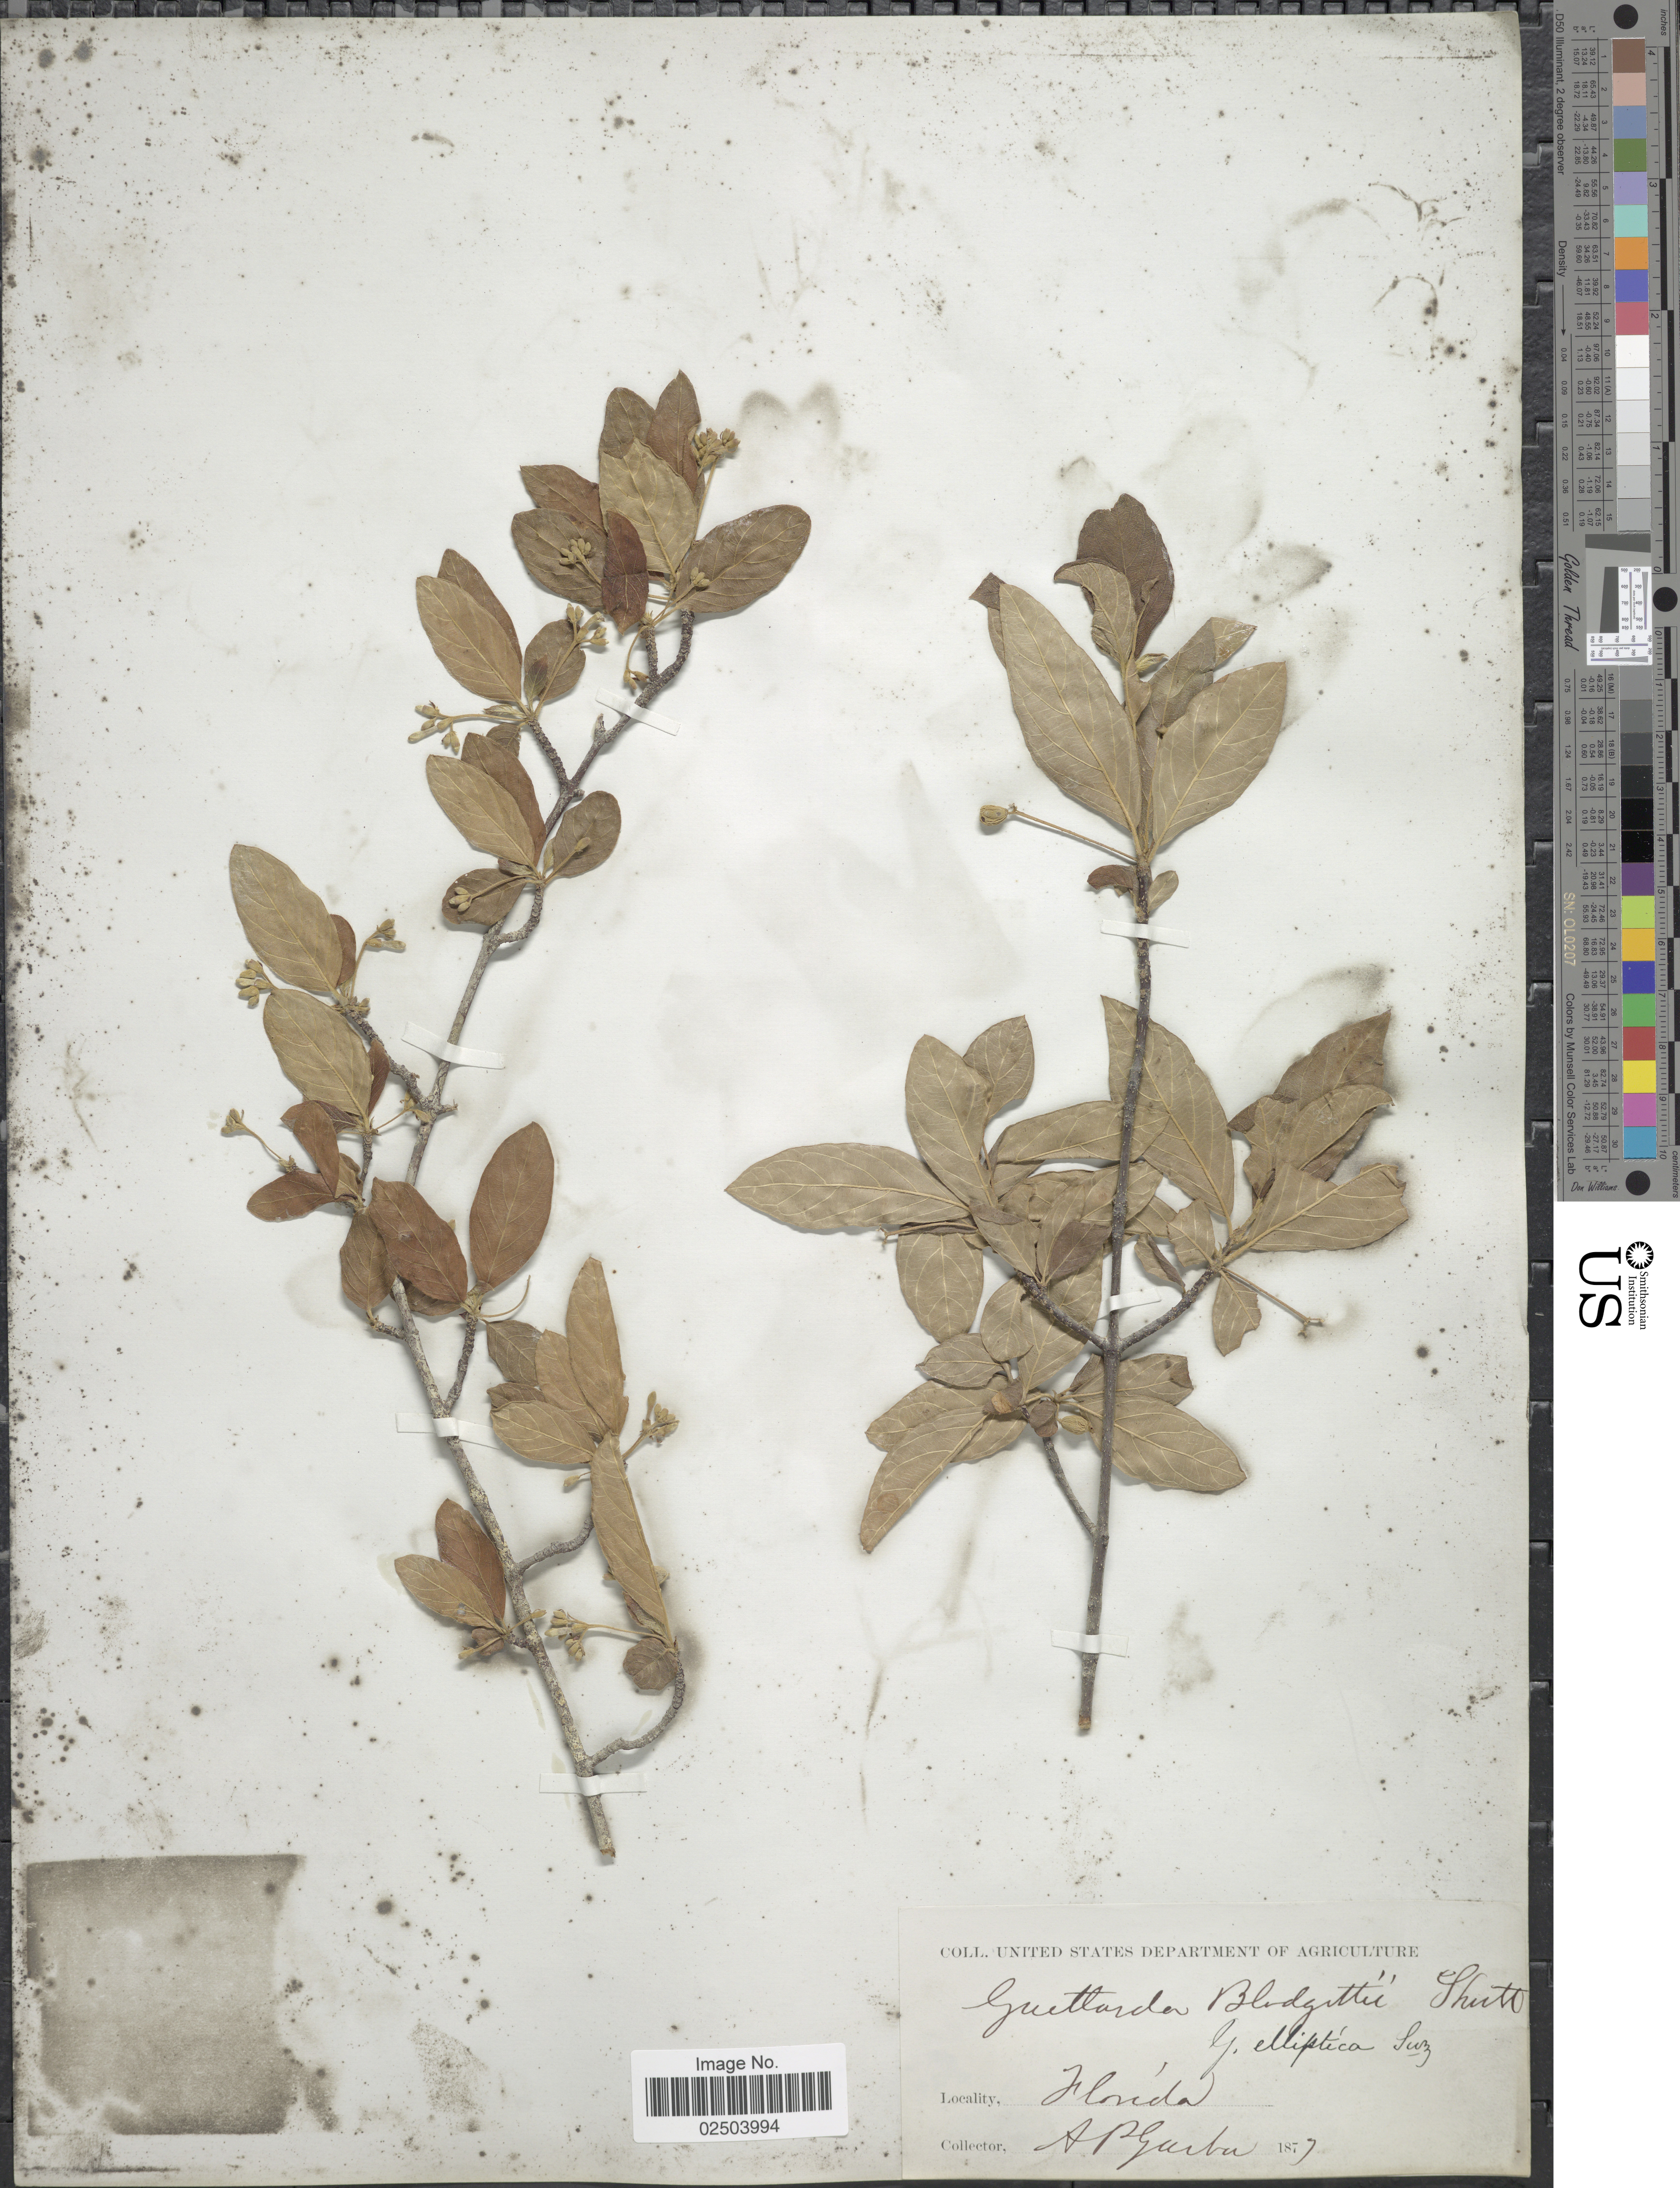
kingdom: Plantae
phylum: Tracheophyta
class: Magnoliopsida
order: Gentianales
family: Rubiaceae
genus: Guettarda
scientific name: Guettarda elliptica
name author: Sw.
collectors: A. P. Garber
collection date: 1877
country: United States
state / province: Florida